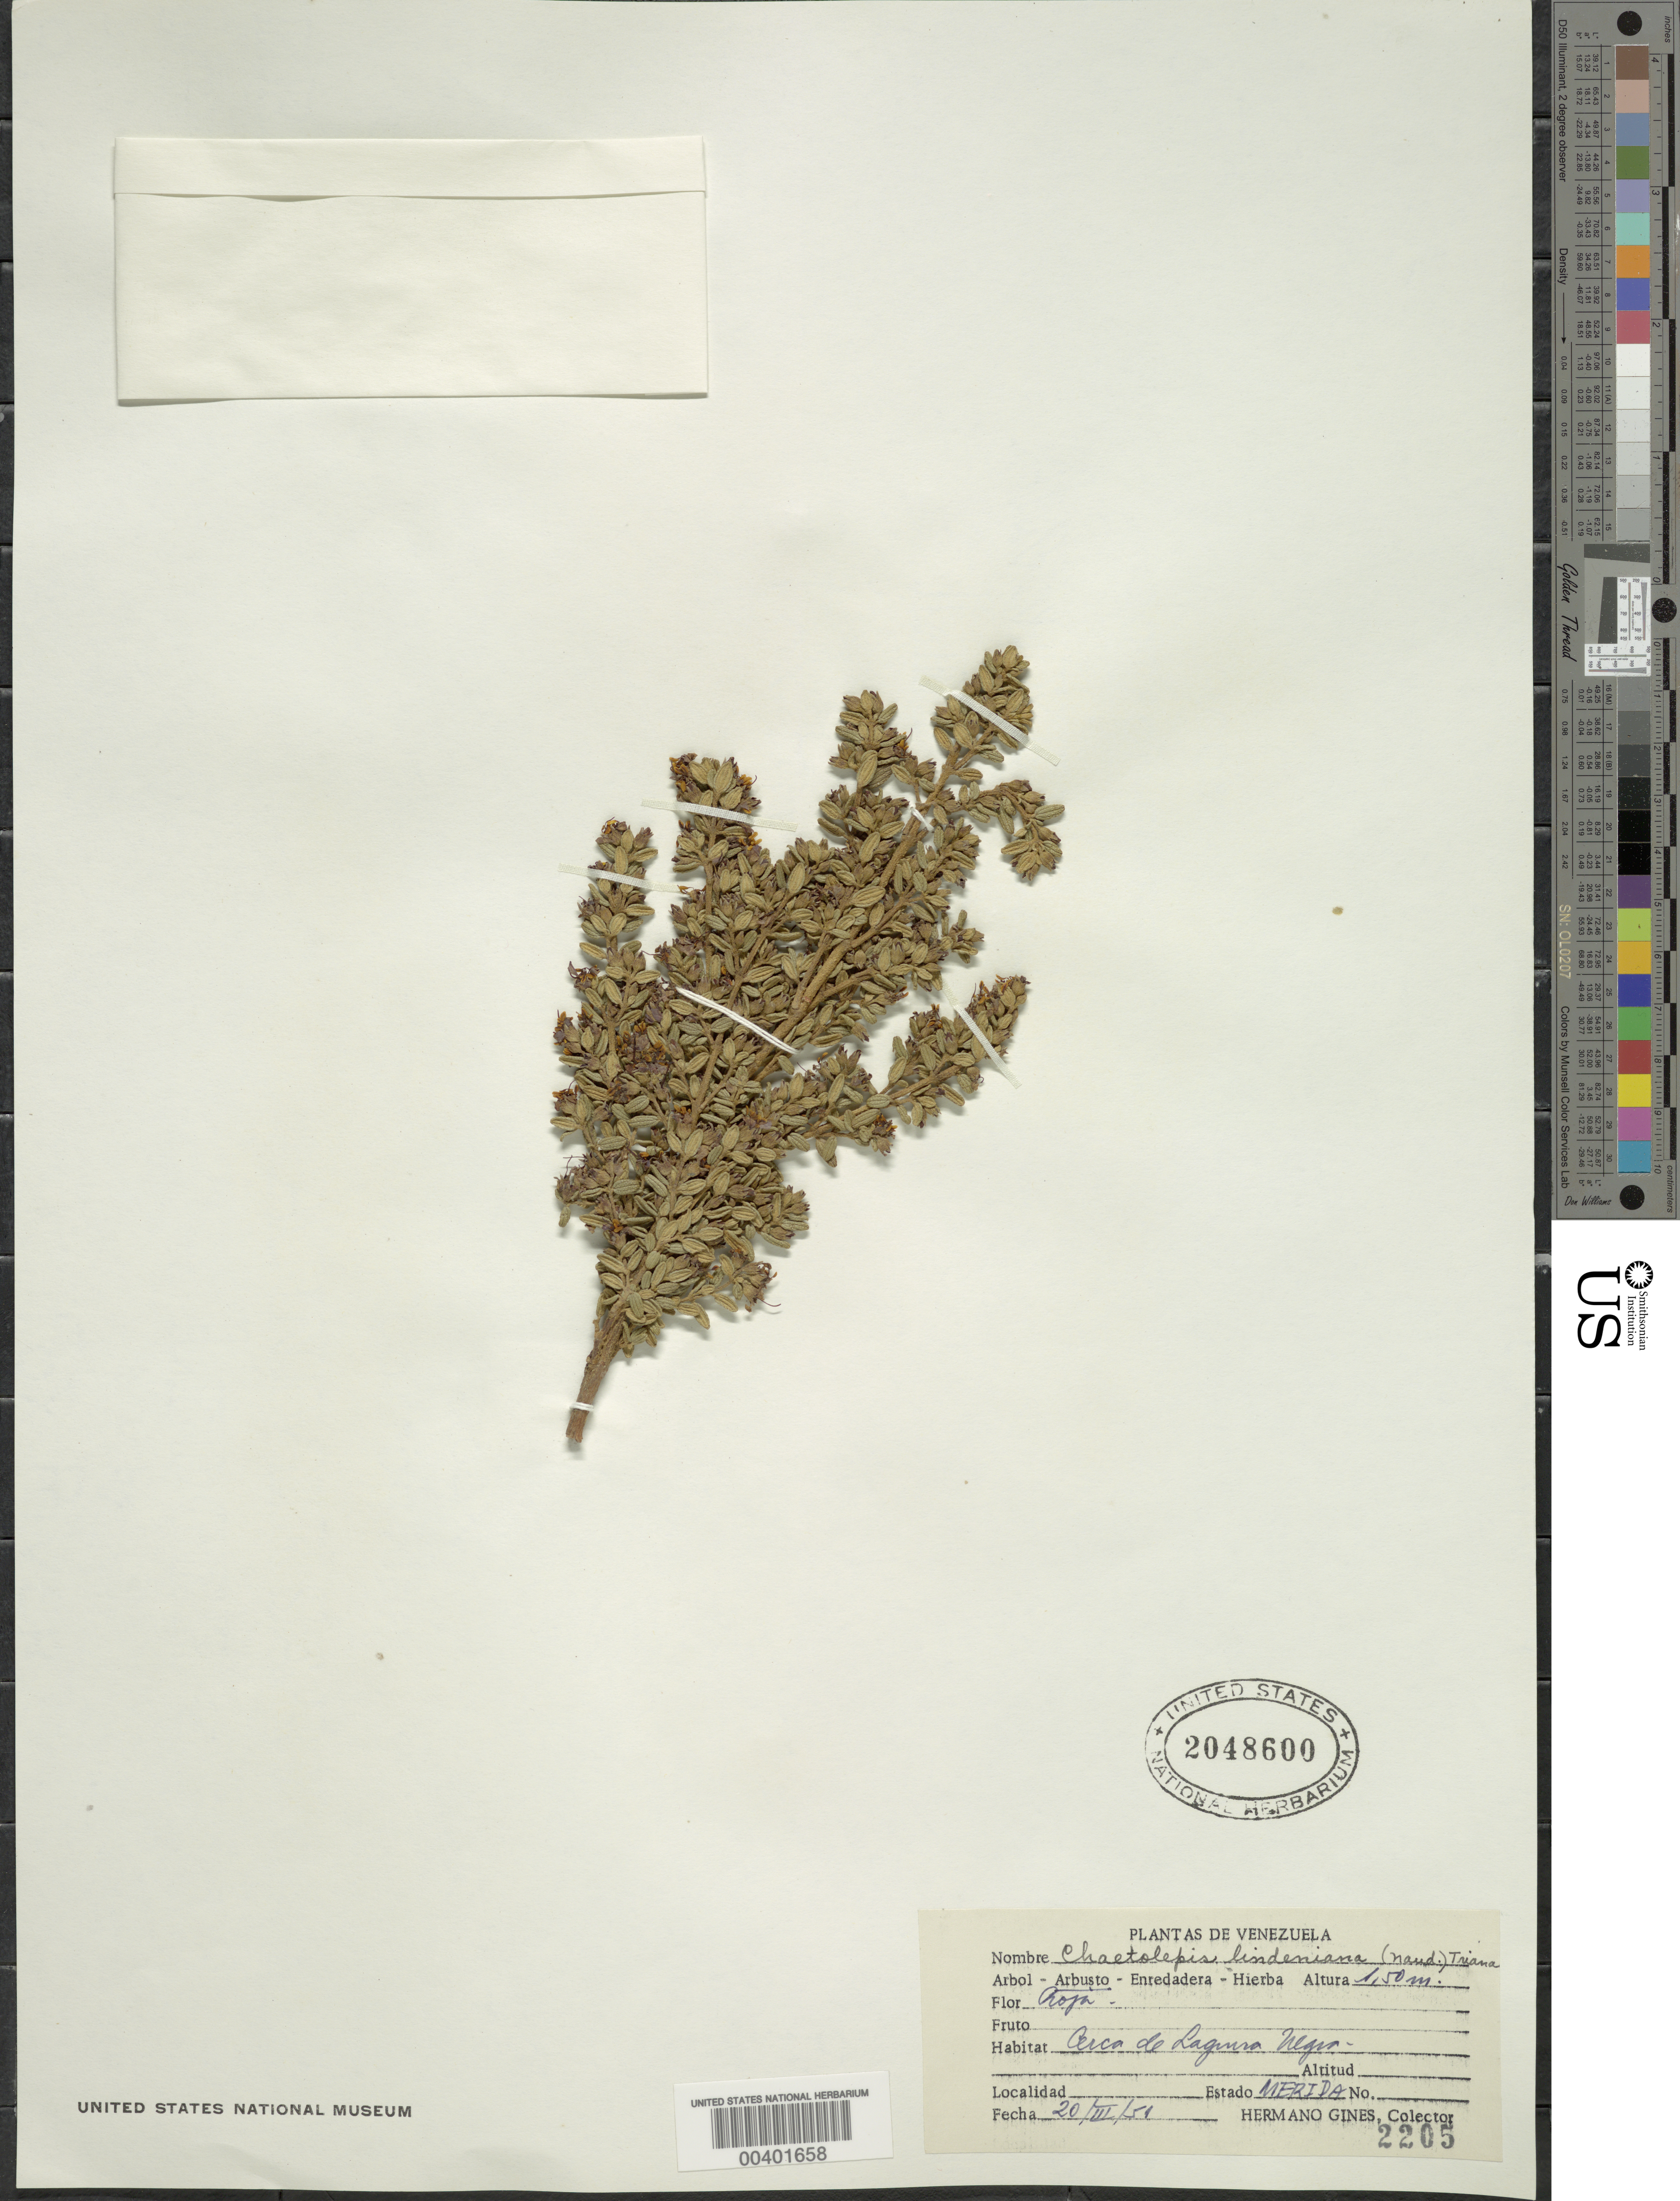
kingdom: Plantae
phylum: Tracheophyta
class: Magnoliopsida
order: Myrtales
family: Melastomataceae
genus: Chaetolepis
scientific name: Chaetolepis lindeniana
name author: (Naudin) Triana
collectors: Bro. Gines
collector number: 2205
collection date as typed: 20 Mar 1951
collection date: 1951-03-20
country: Venezuela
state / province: Mérida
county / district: Rangel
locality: Cerca de Lag. Negra. Negra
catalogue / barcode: US 2048600